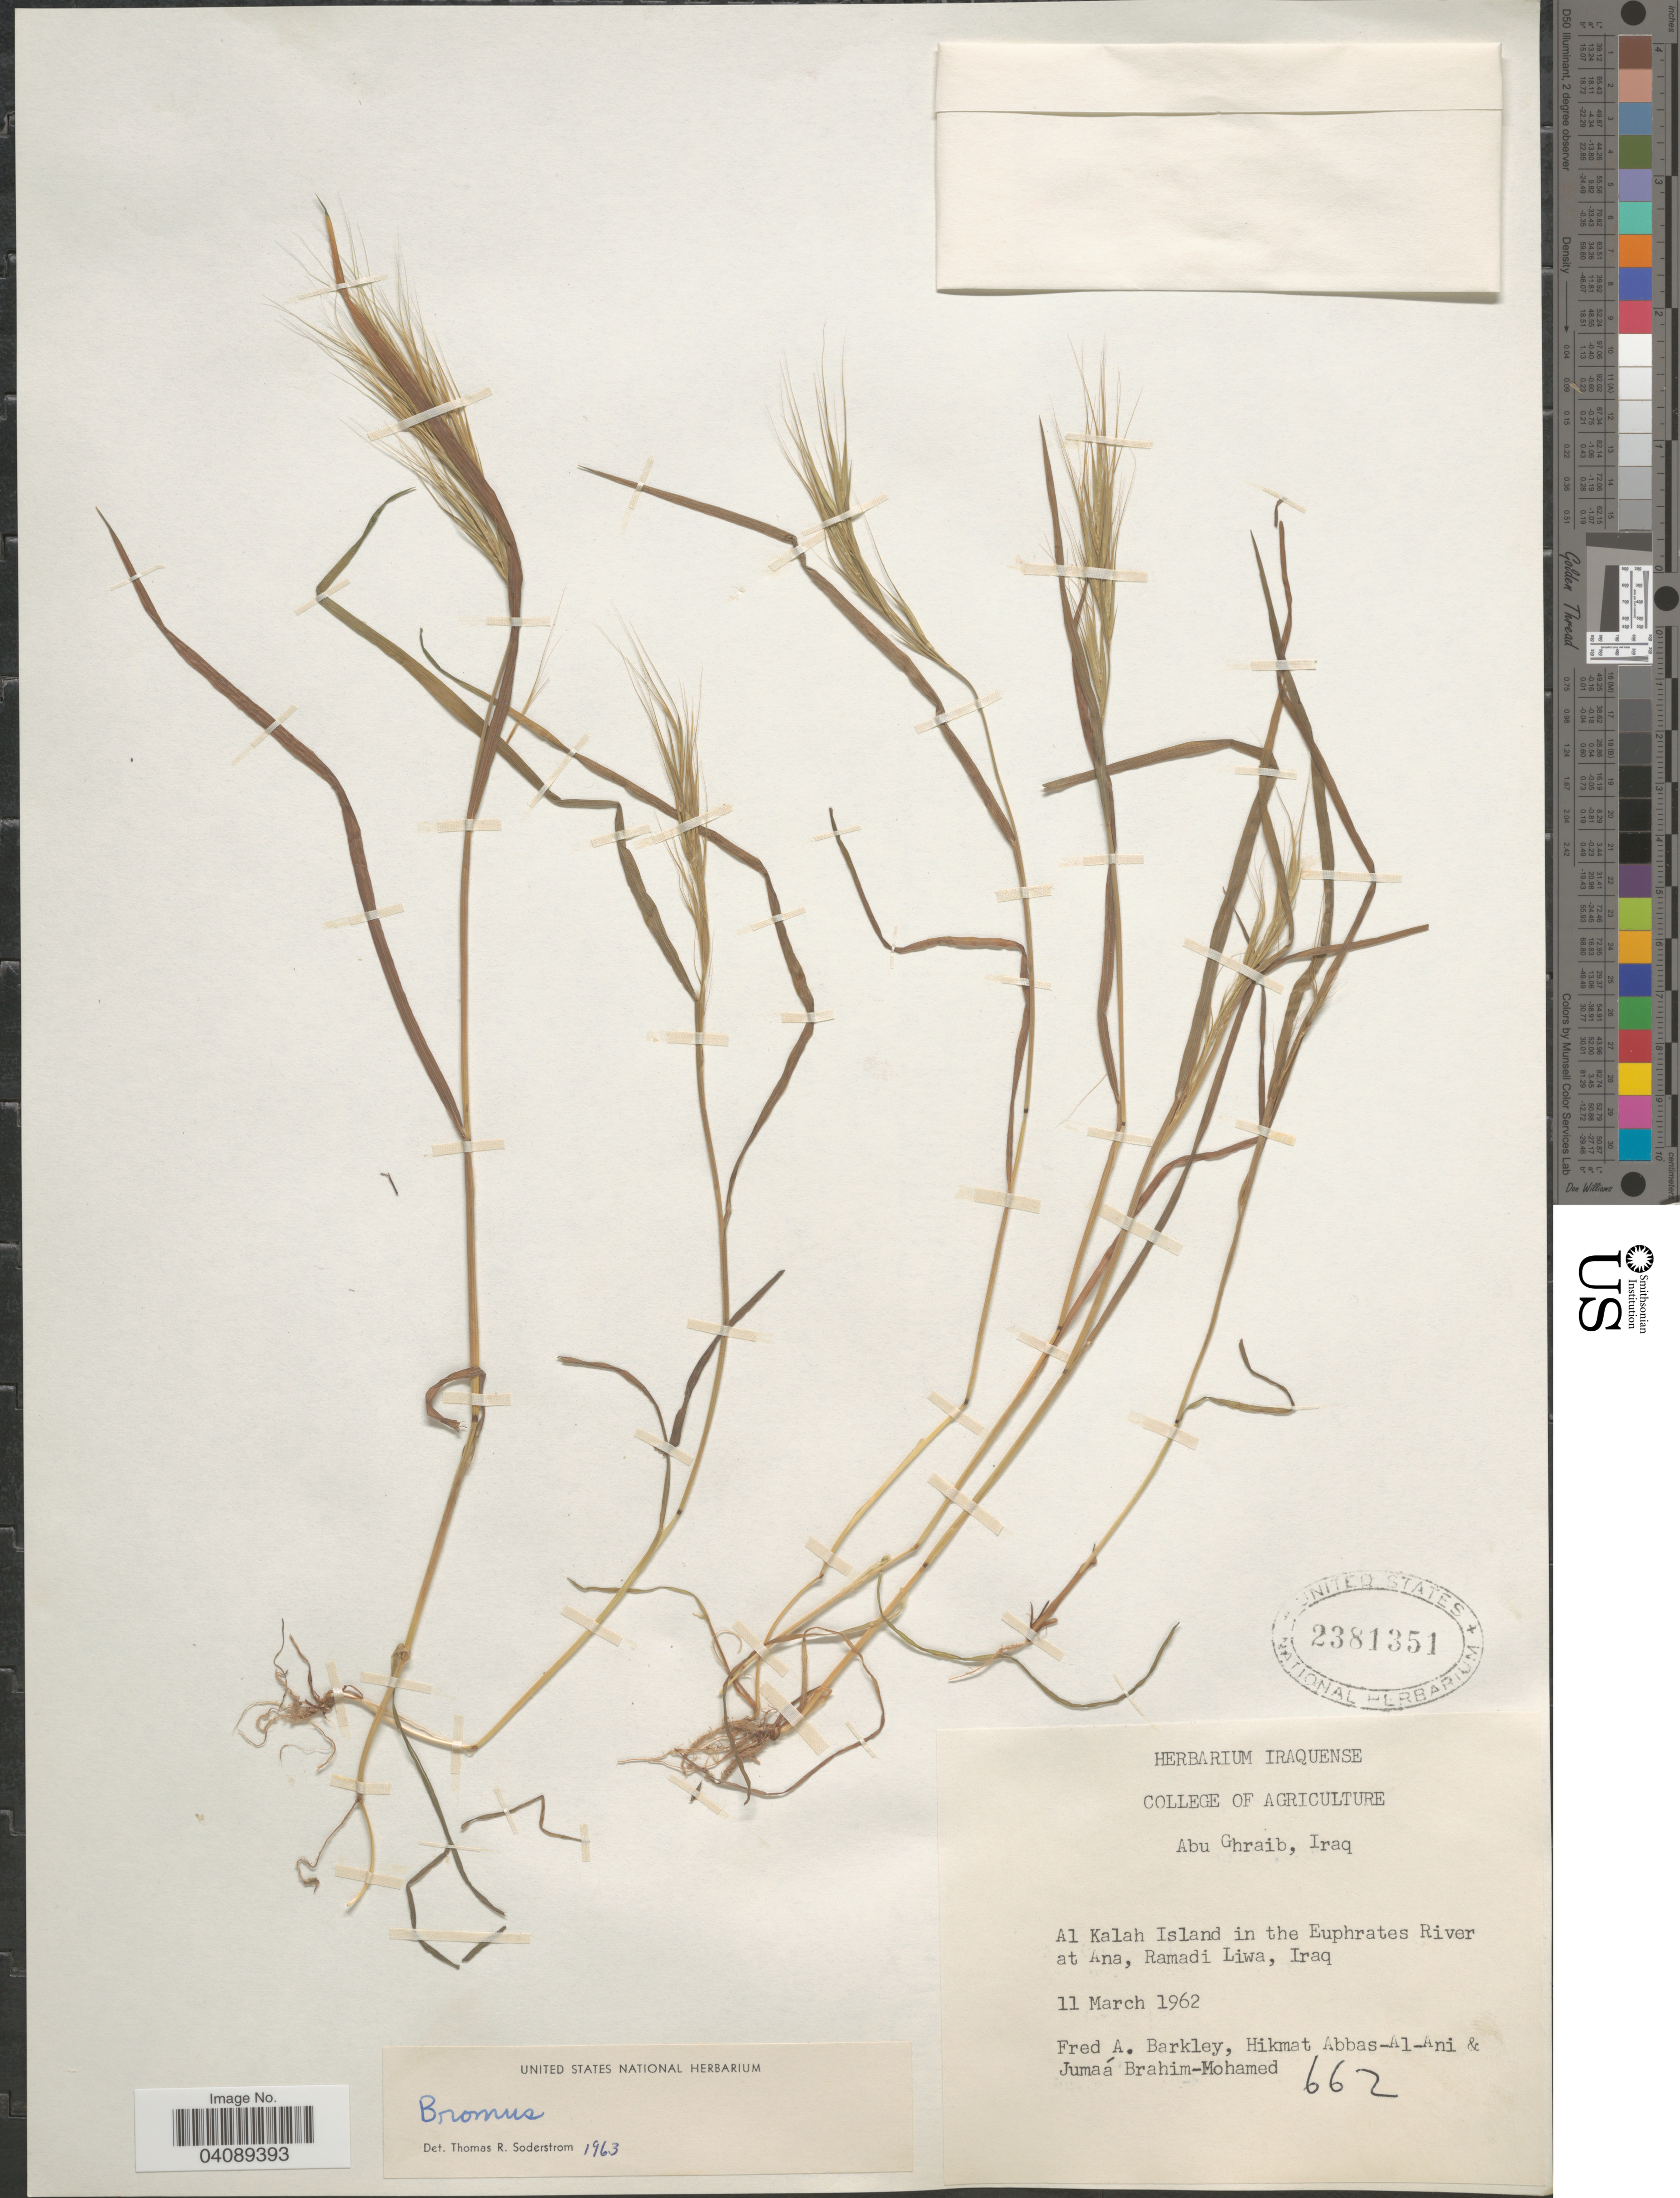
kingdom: Plantae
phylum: Tracheophyta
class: Liliopsida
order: Poales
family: Poaceae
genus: Bromus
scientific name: Bromus sp.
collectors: F. A. Barkley, H. Abbas & J. B. Mohamed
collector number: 662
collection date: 1962-03-11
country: Iraq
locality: Al Kalah Island in the Euphrates River at Ana, Ramadi Liwa.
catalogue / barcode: US 2381351